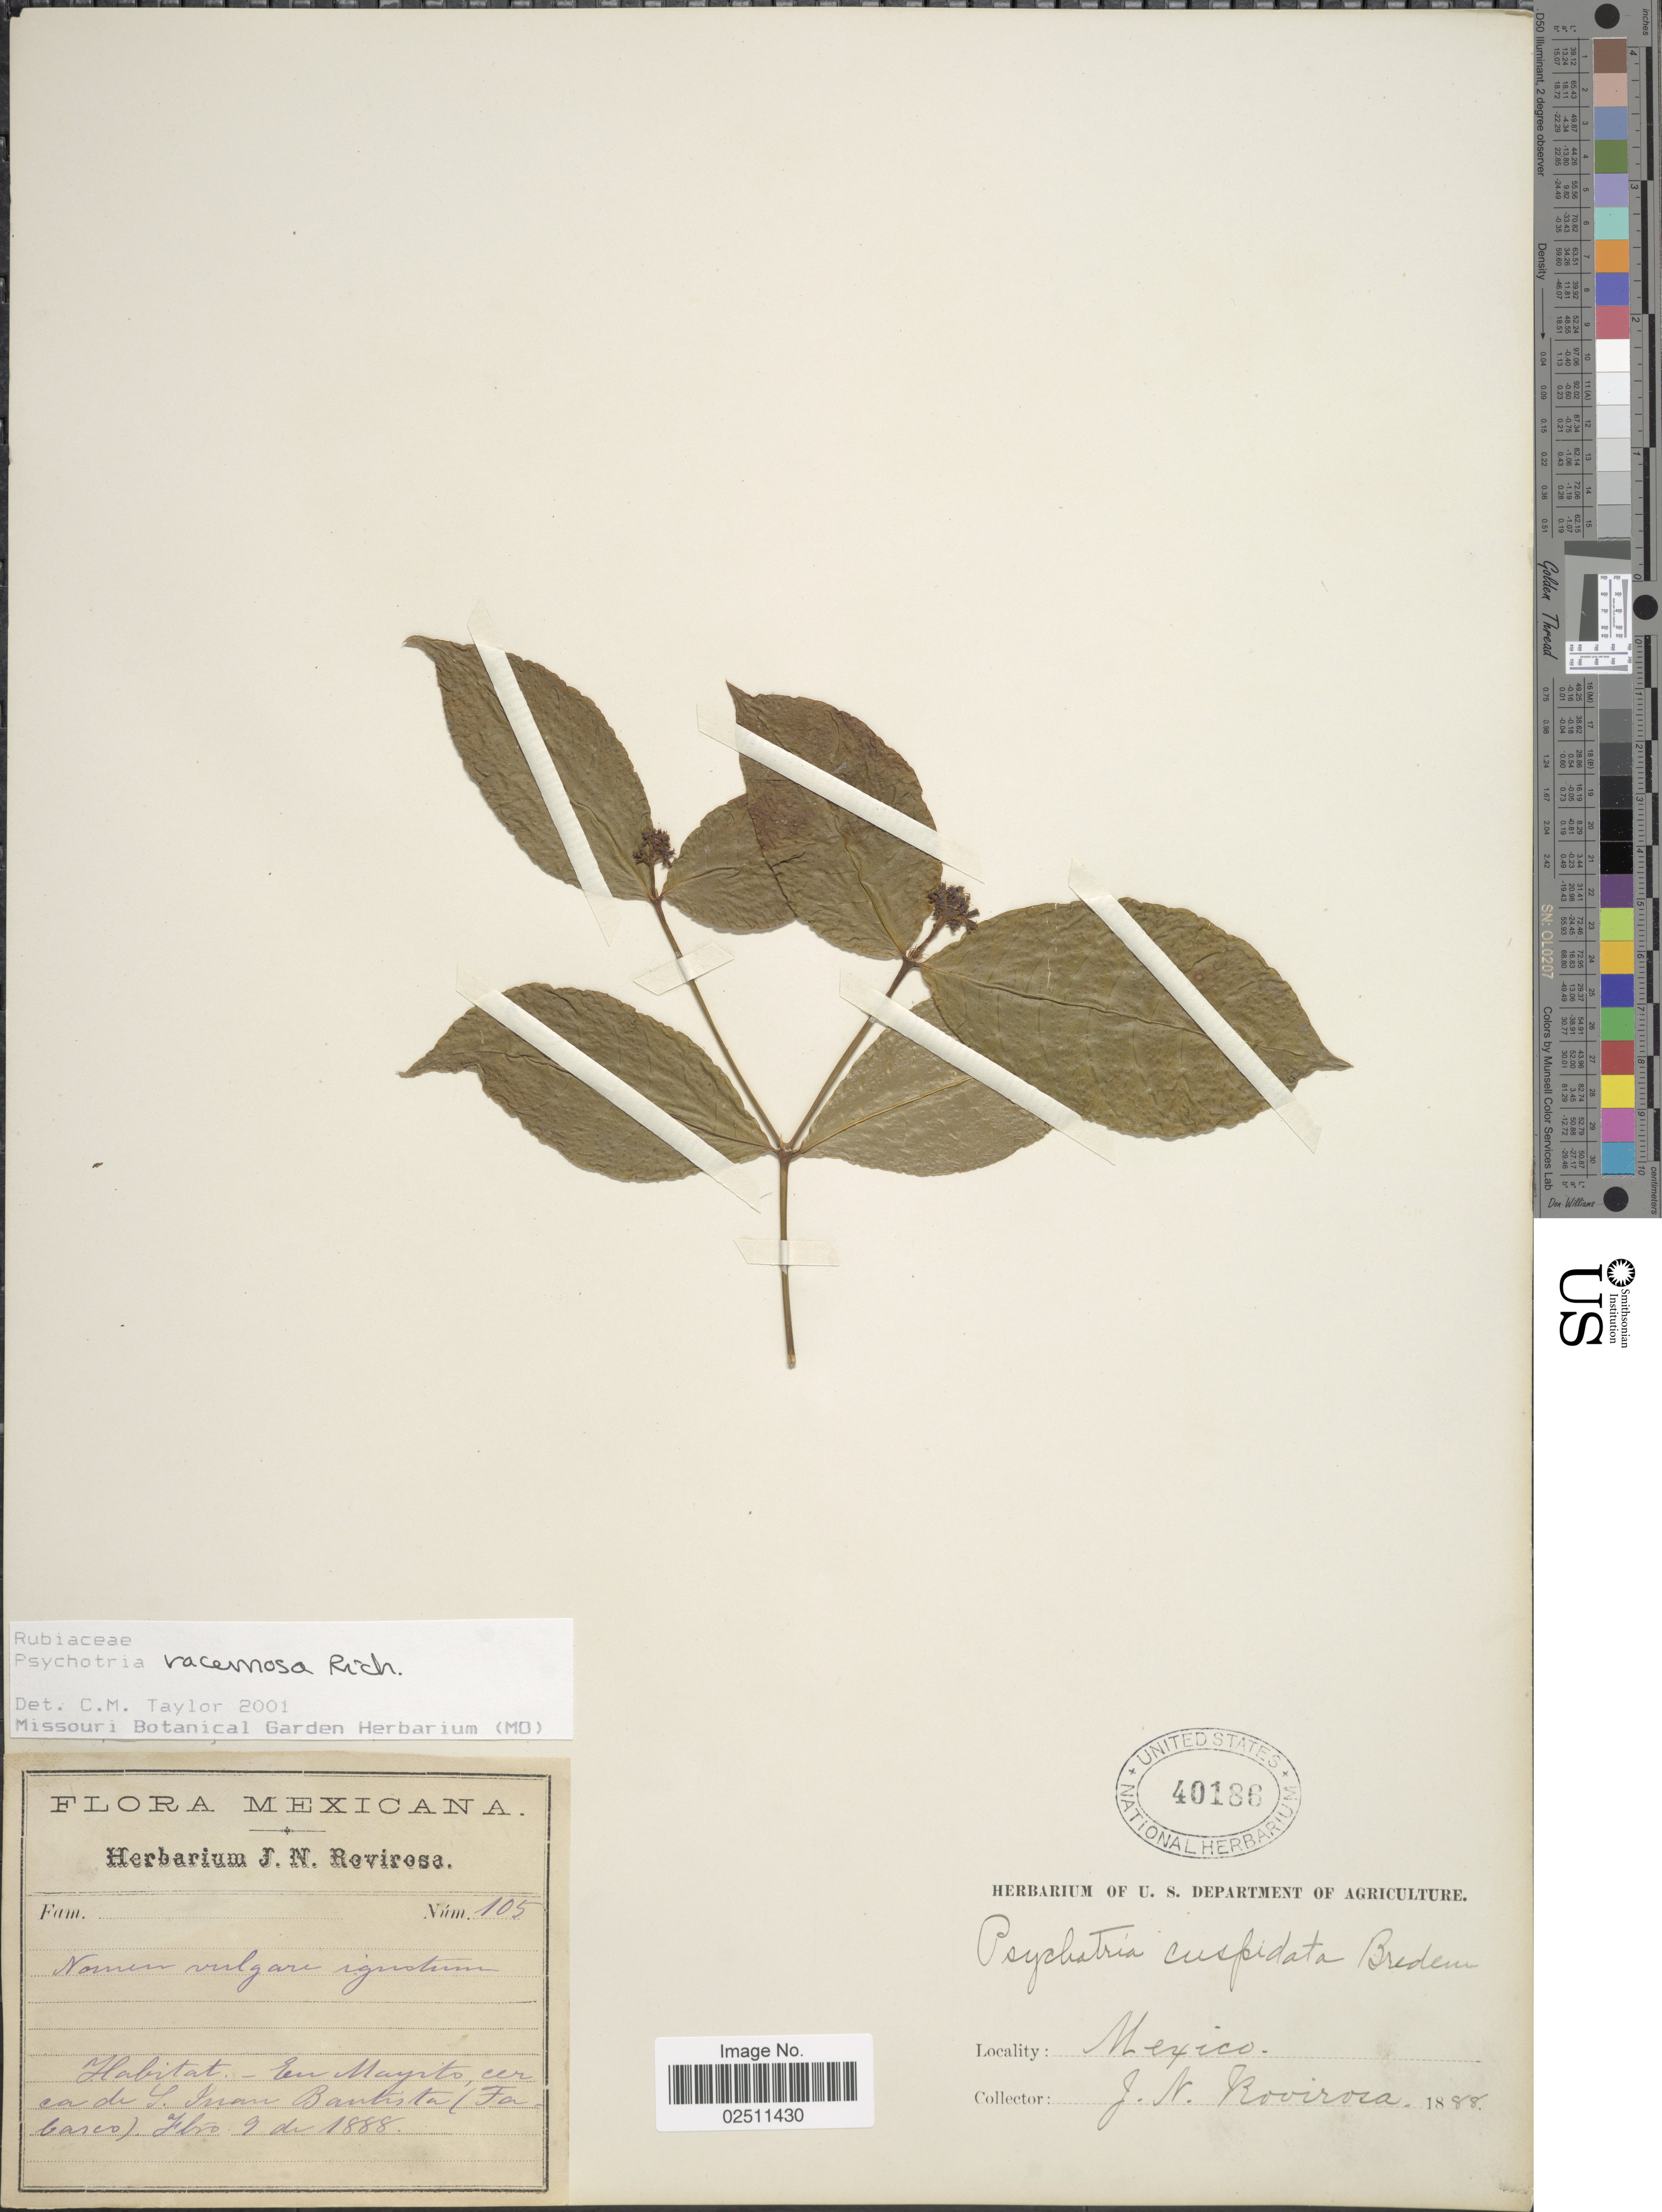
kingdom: Plantae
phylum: Tracheophyta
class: Magnoliopsida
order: Gentianales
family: Rubiaceae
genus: Psychotria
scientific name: Psychotria racemosa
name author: Rich.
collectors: J. N. Rovirosa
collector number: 105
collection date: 1888-02-09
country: Mexico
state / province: Tabasco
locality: En Mayito, cerca de S. Juan Bautista (Tabasco)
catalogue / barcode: US 40186